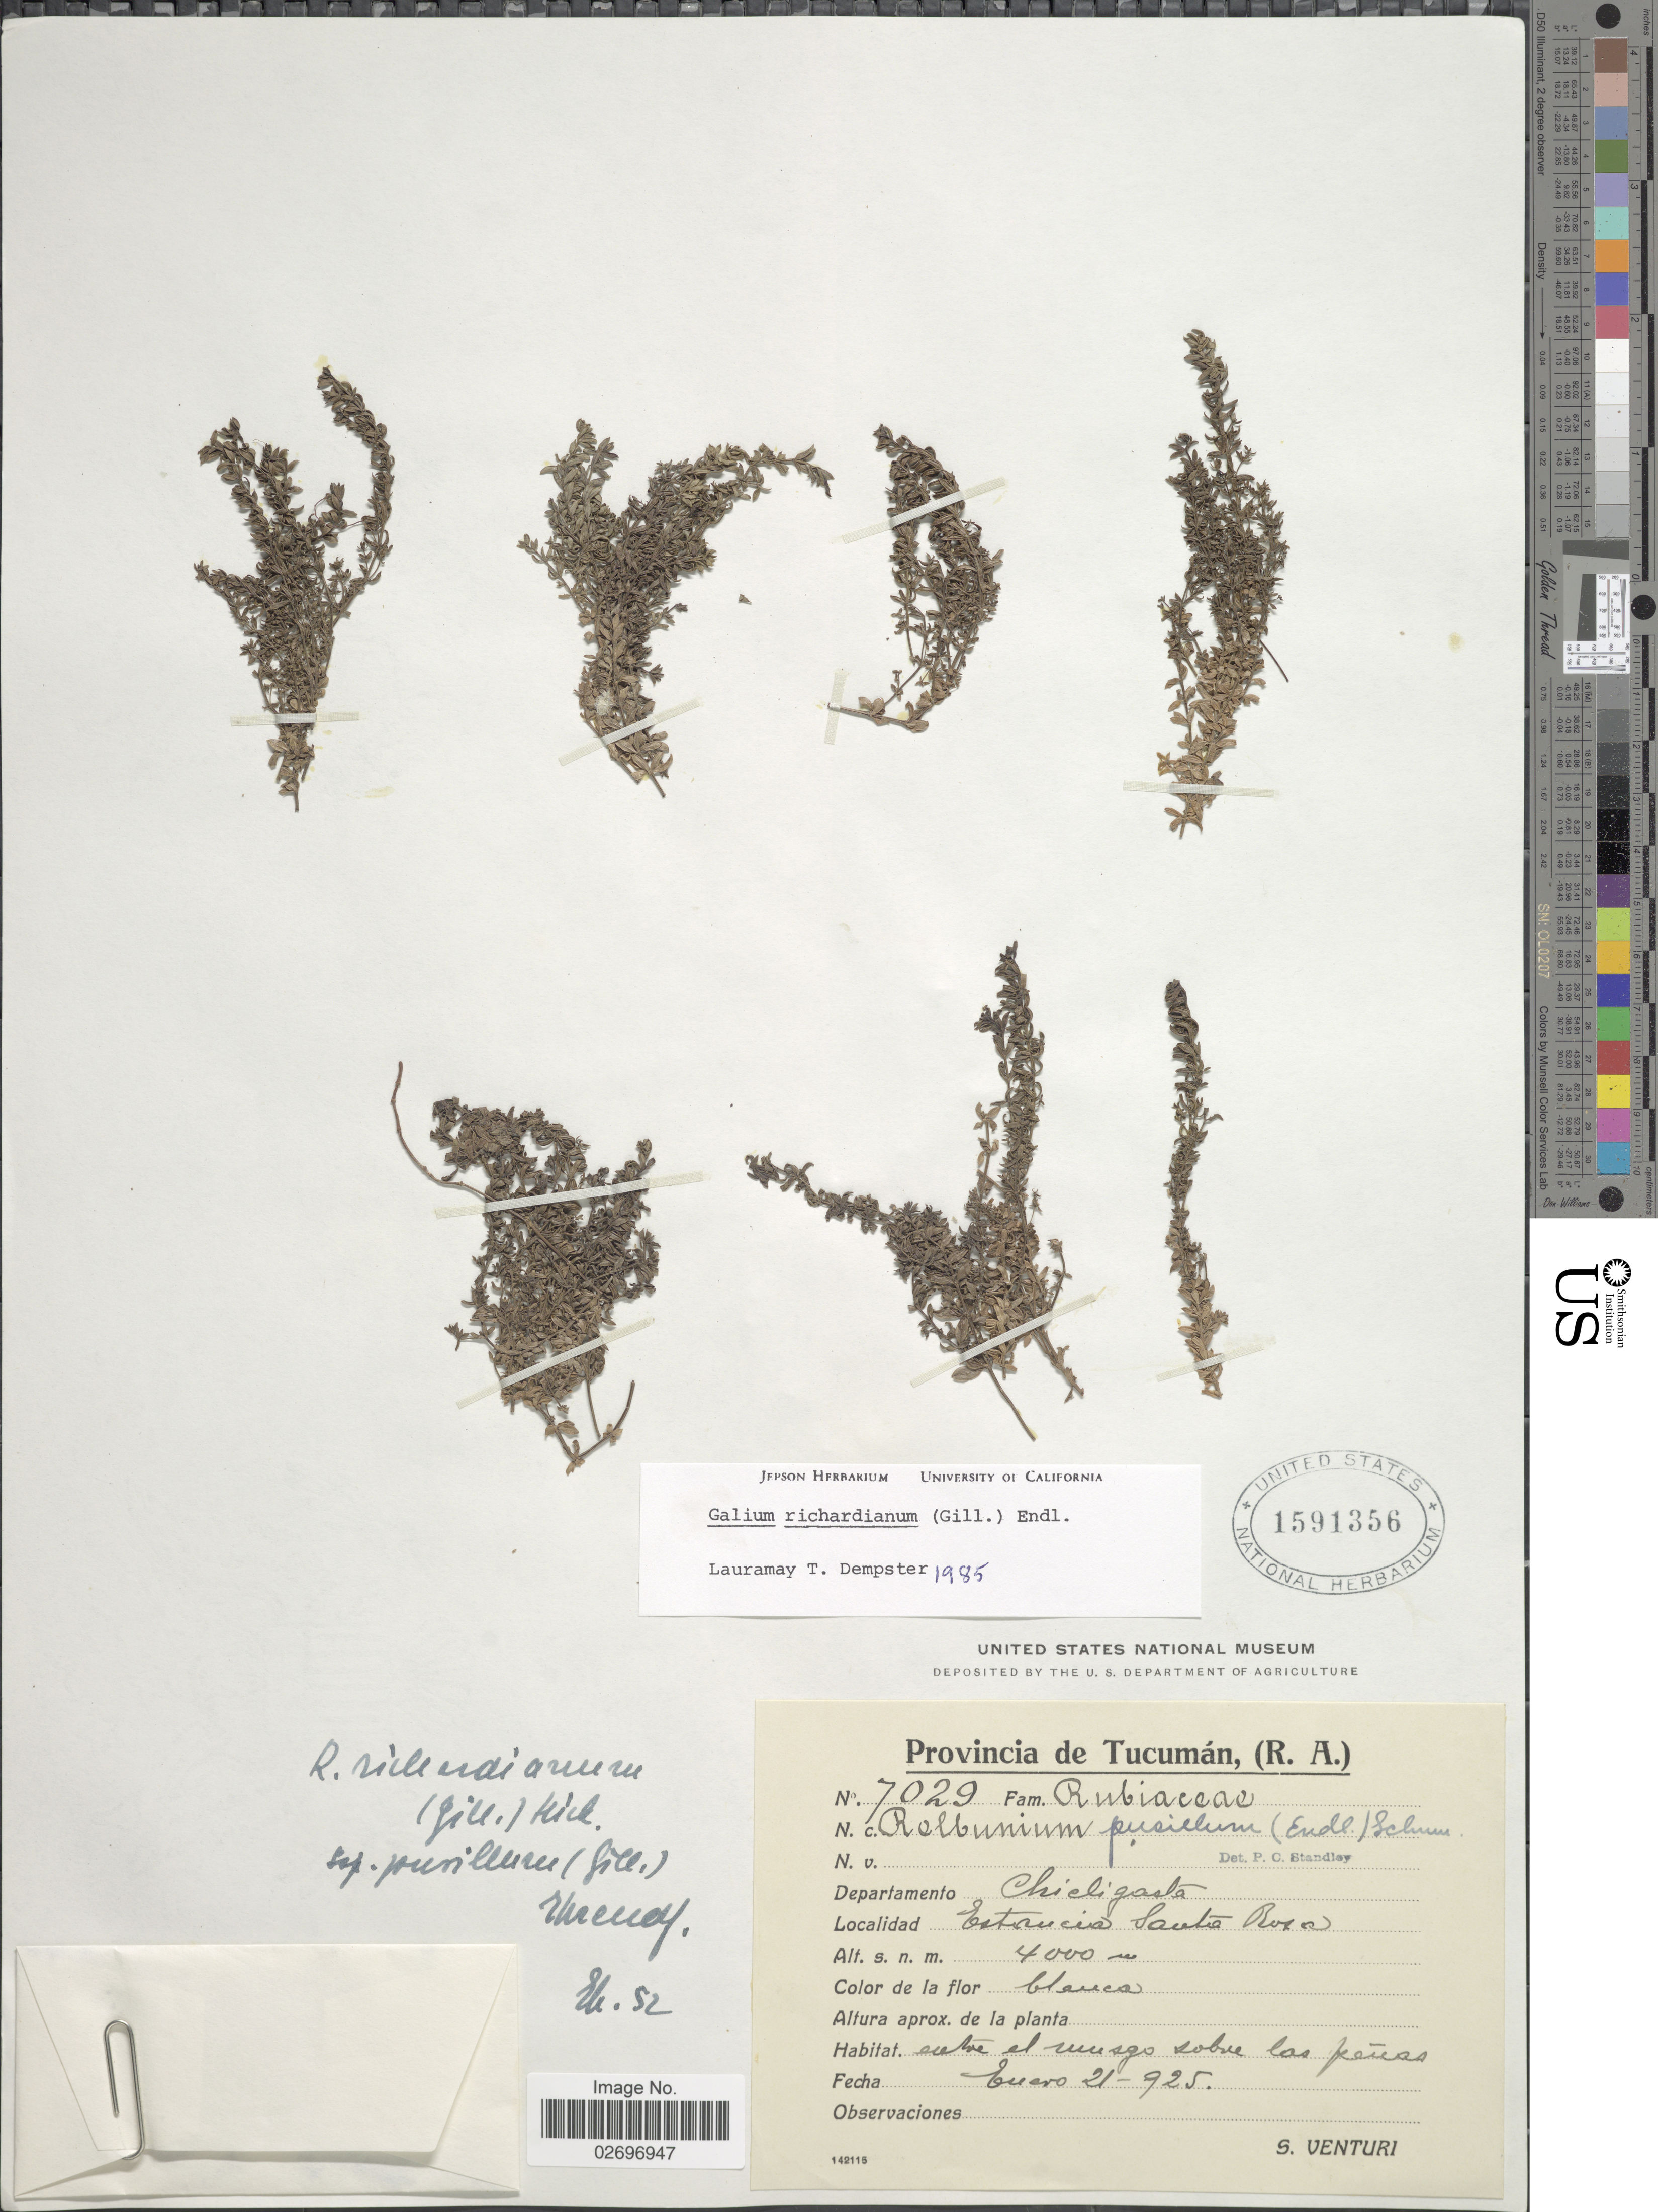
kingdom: Plantae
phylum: Tracheophyta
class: Magnoliopsida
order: Gentianales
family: Rubiaceae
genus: Galium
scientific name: Galium richardianum subsp. richardianum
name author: (Gillies ex Hook. & Arn.) Endl. ex Walp.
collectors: S. Venturi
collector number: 7029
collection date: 1925-01-21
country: Argentina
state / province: Tucuman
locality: Provincia de Tucuman, (R.A.), Departamento Chicligasta, Estancia Santa Rosa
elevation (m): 4000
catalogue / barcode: US 1591356